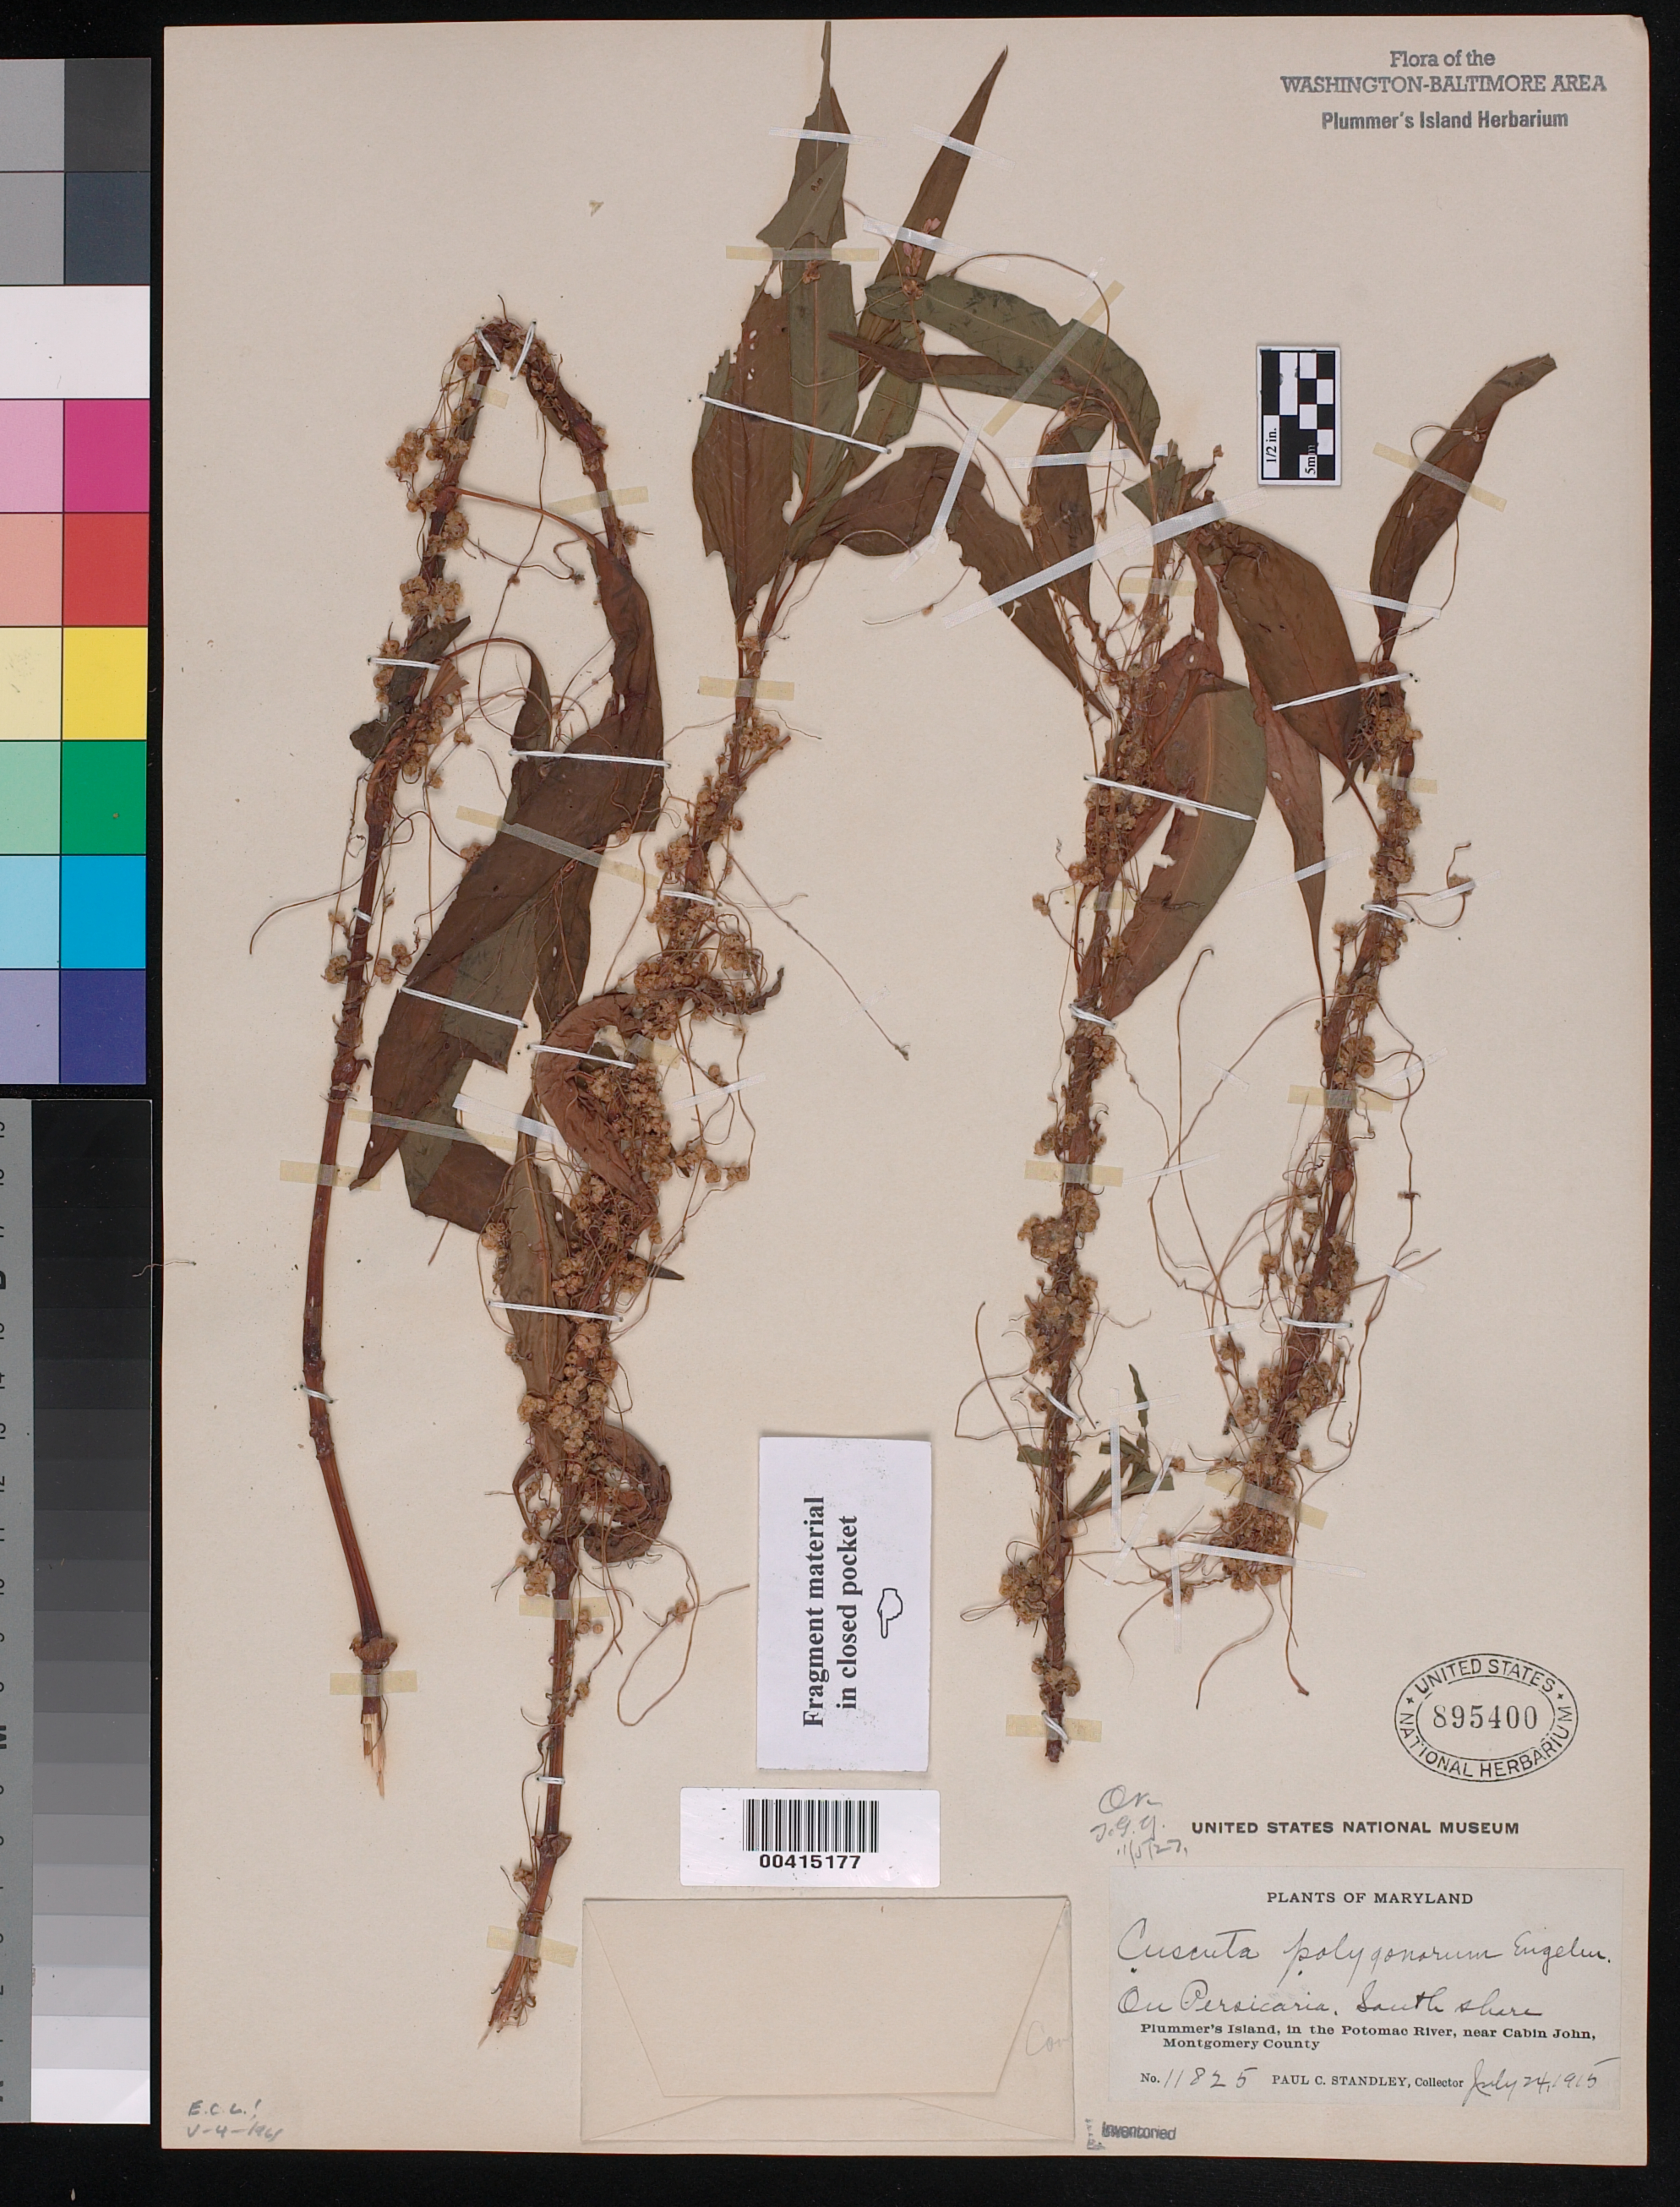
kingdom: Plantae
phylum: Tracheophyta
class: Magnoliopsida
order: Solanales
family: Convolvulaceae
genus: Cuscuta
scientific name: Cuscuta polygonorum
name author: Engelm.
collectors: P. C. Standley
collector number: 11825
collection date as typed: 24 Jul 1915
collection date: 1915-07-24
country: United States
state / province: Maryland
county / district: Montgomery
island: Plummers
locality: Plummer's Island; south shore C. & O. Canal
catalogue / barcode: US 895400